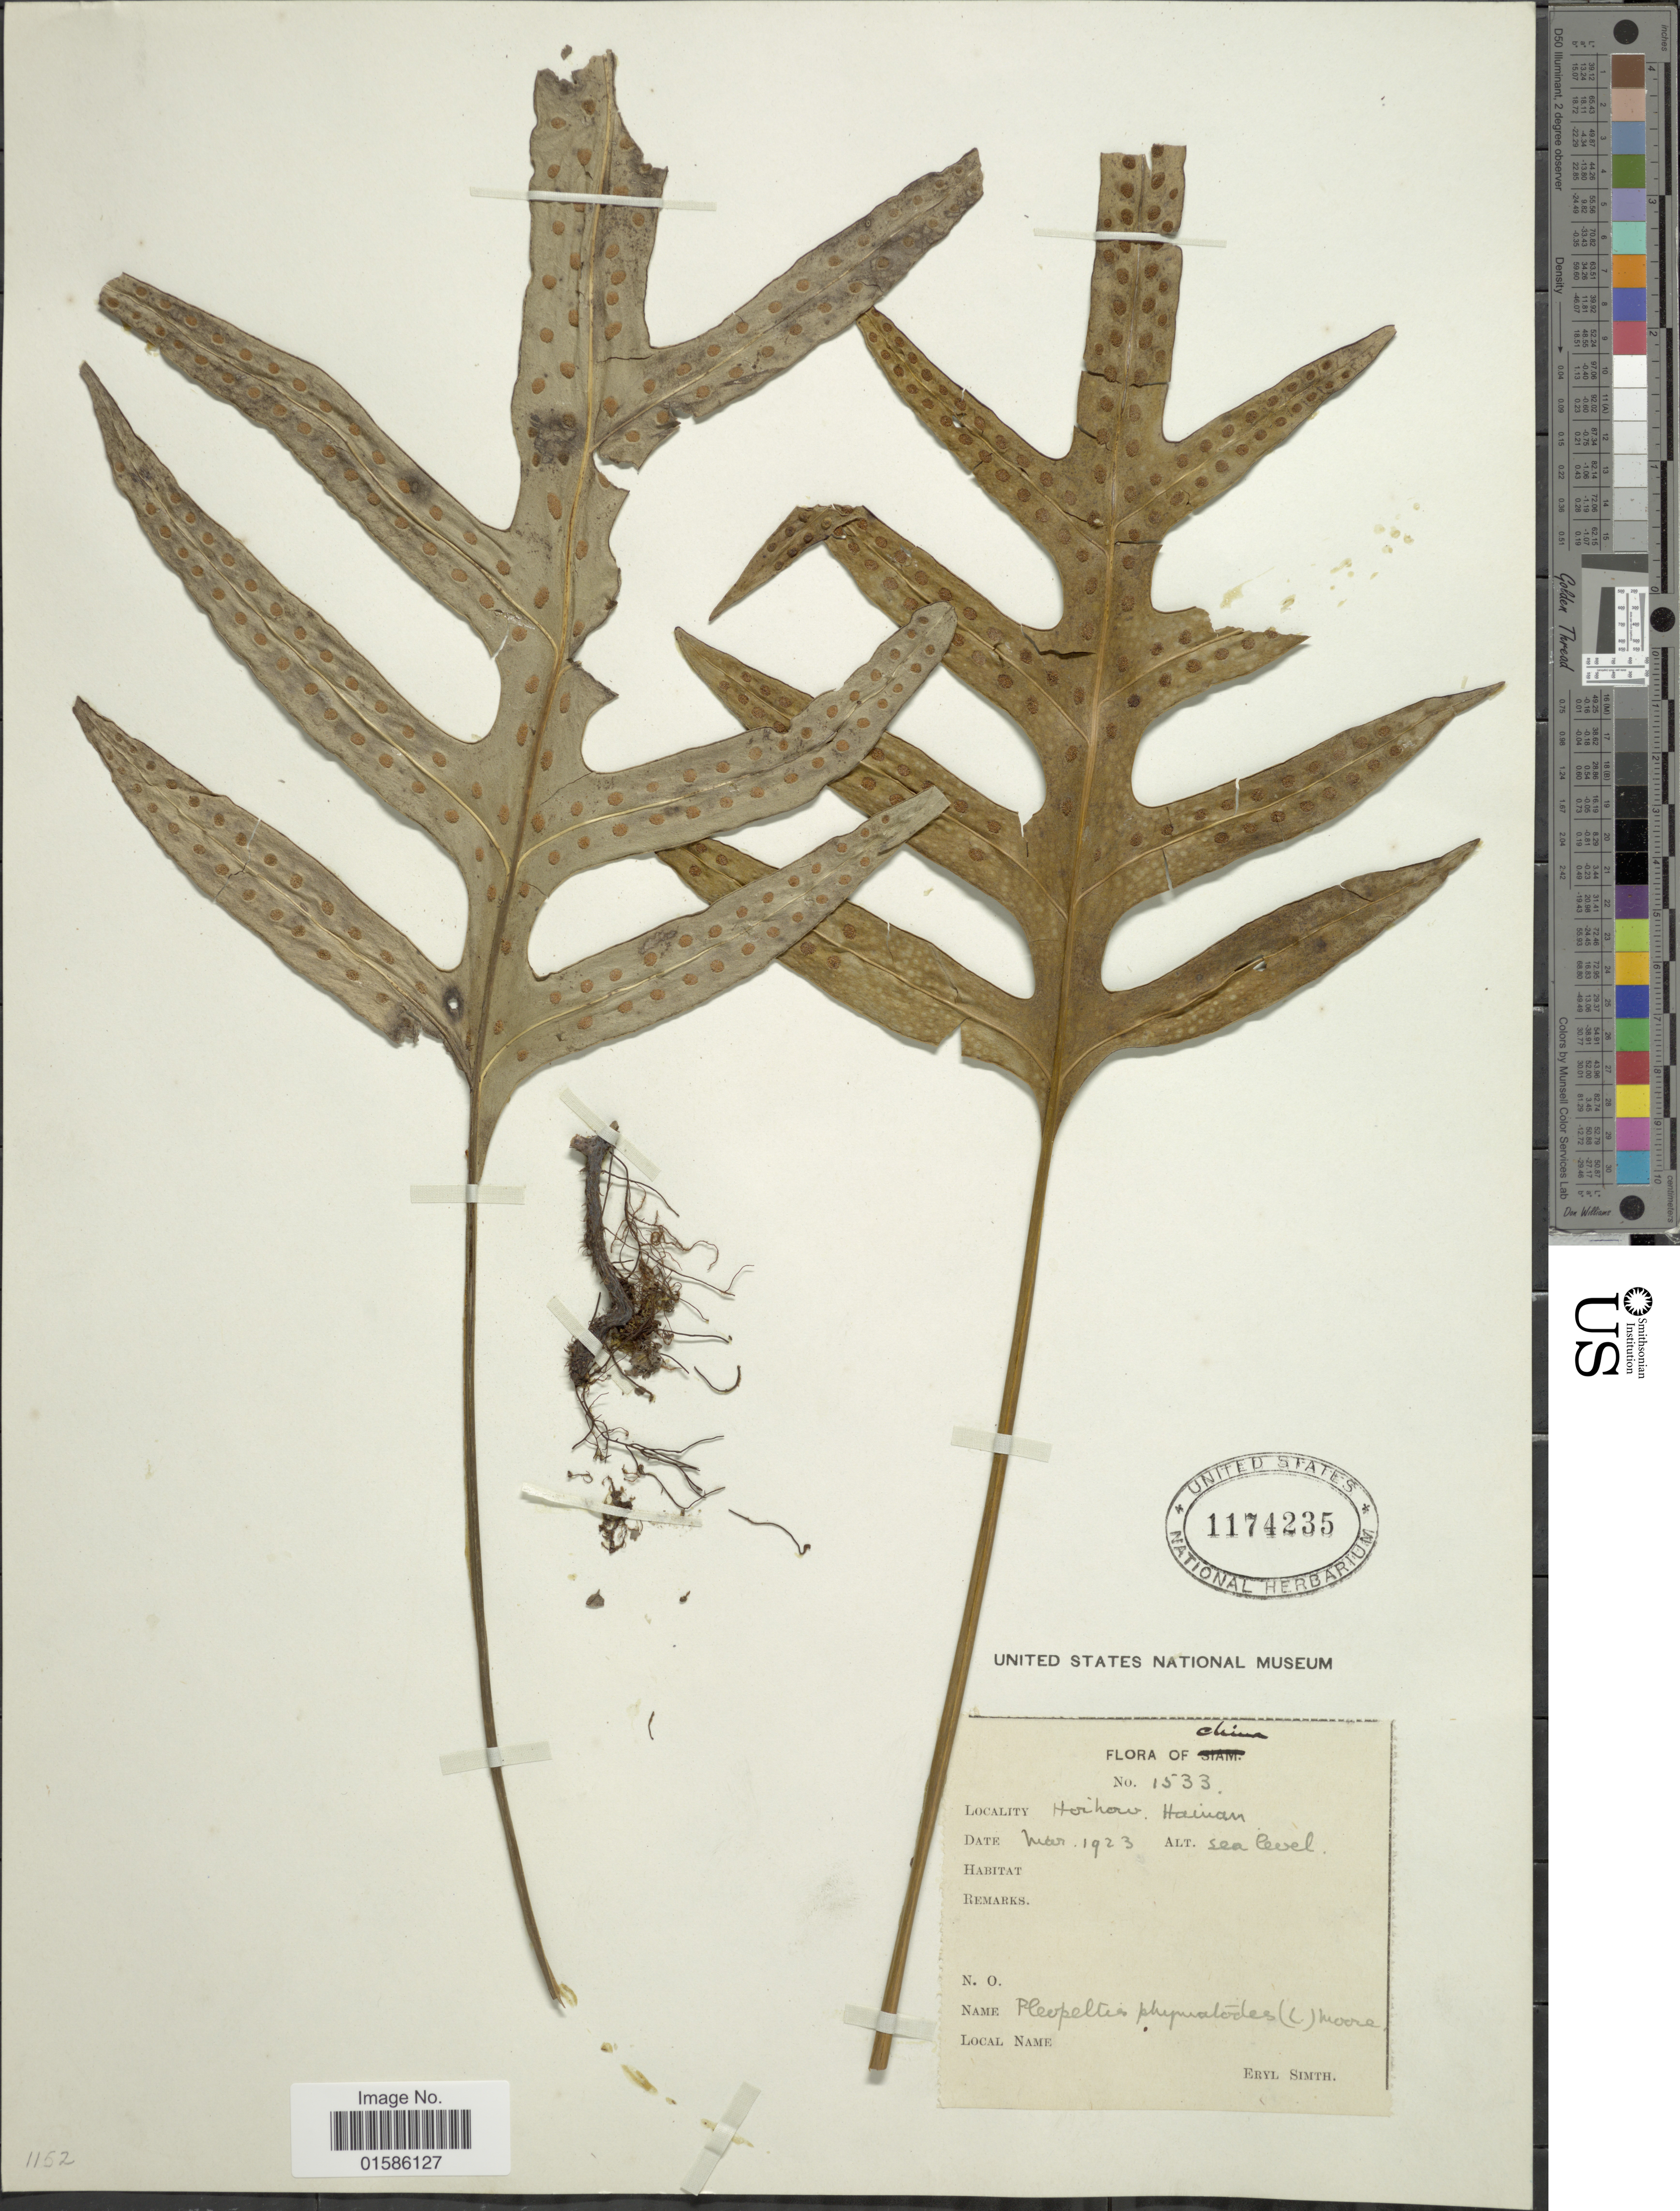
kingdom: Plantae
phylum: Tracheophyta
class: Polypodiopsida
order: Polypodiales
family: Polypodiaceae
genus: Microsorum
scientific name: Microsorum scolopendria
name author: (Burm. f.) Copel.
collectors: E. Smith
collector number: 1533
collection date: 1923-03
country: China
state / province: Hainan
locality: Hoihow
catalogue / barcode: US 1174235